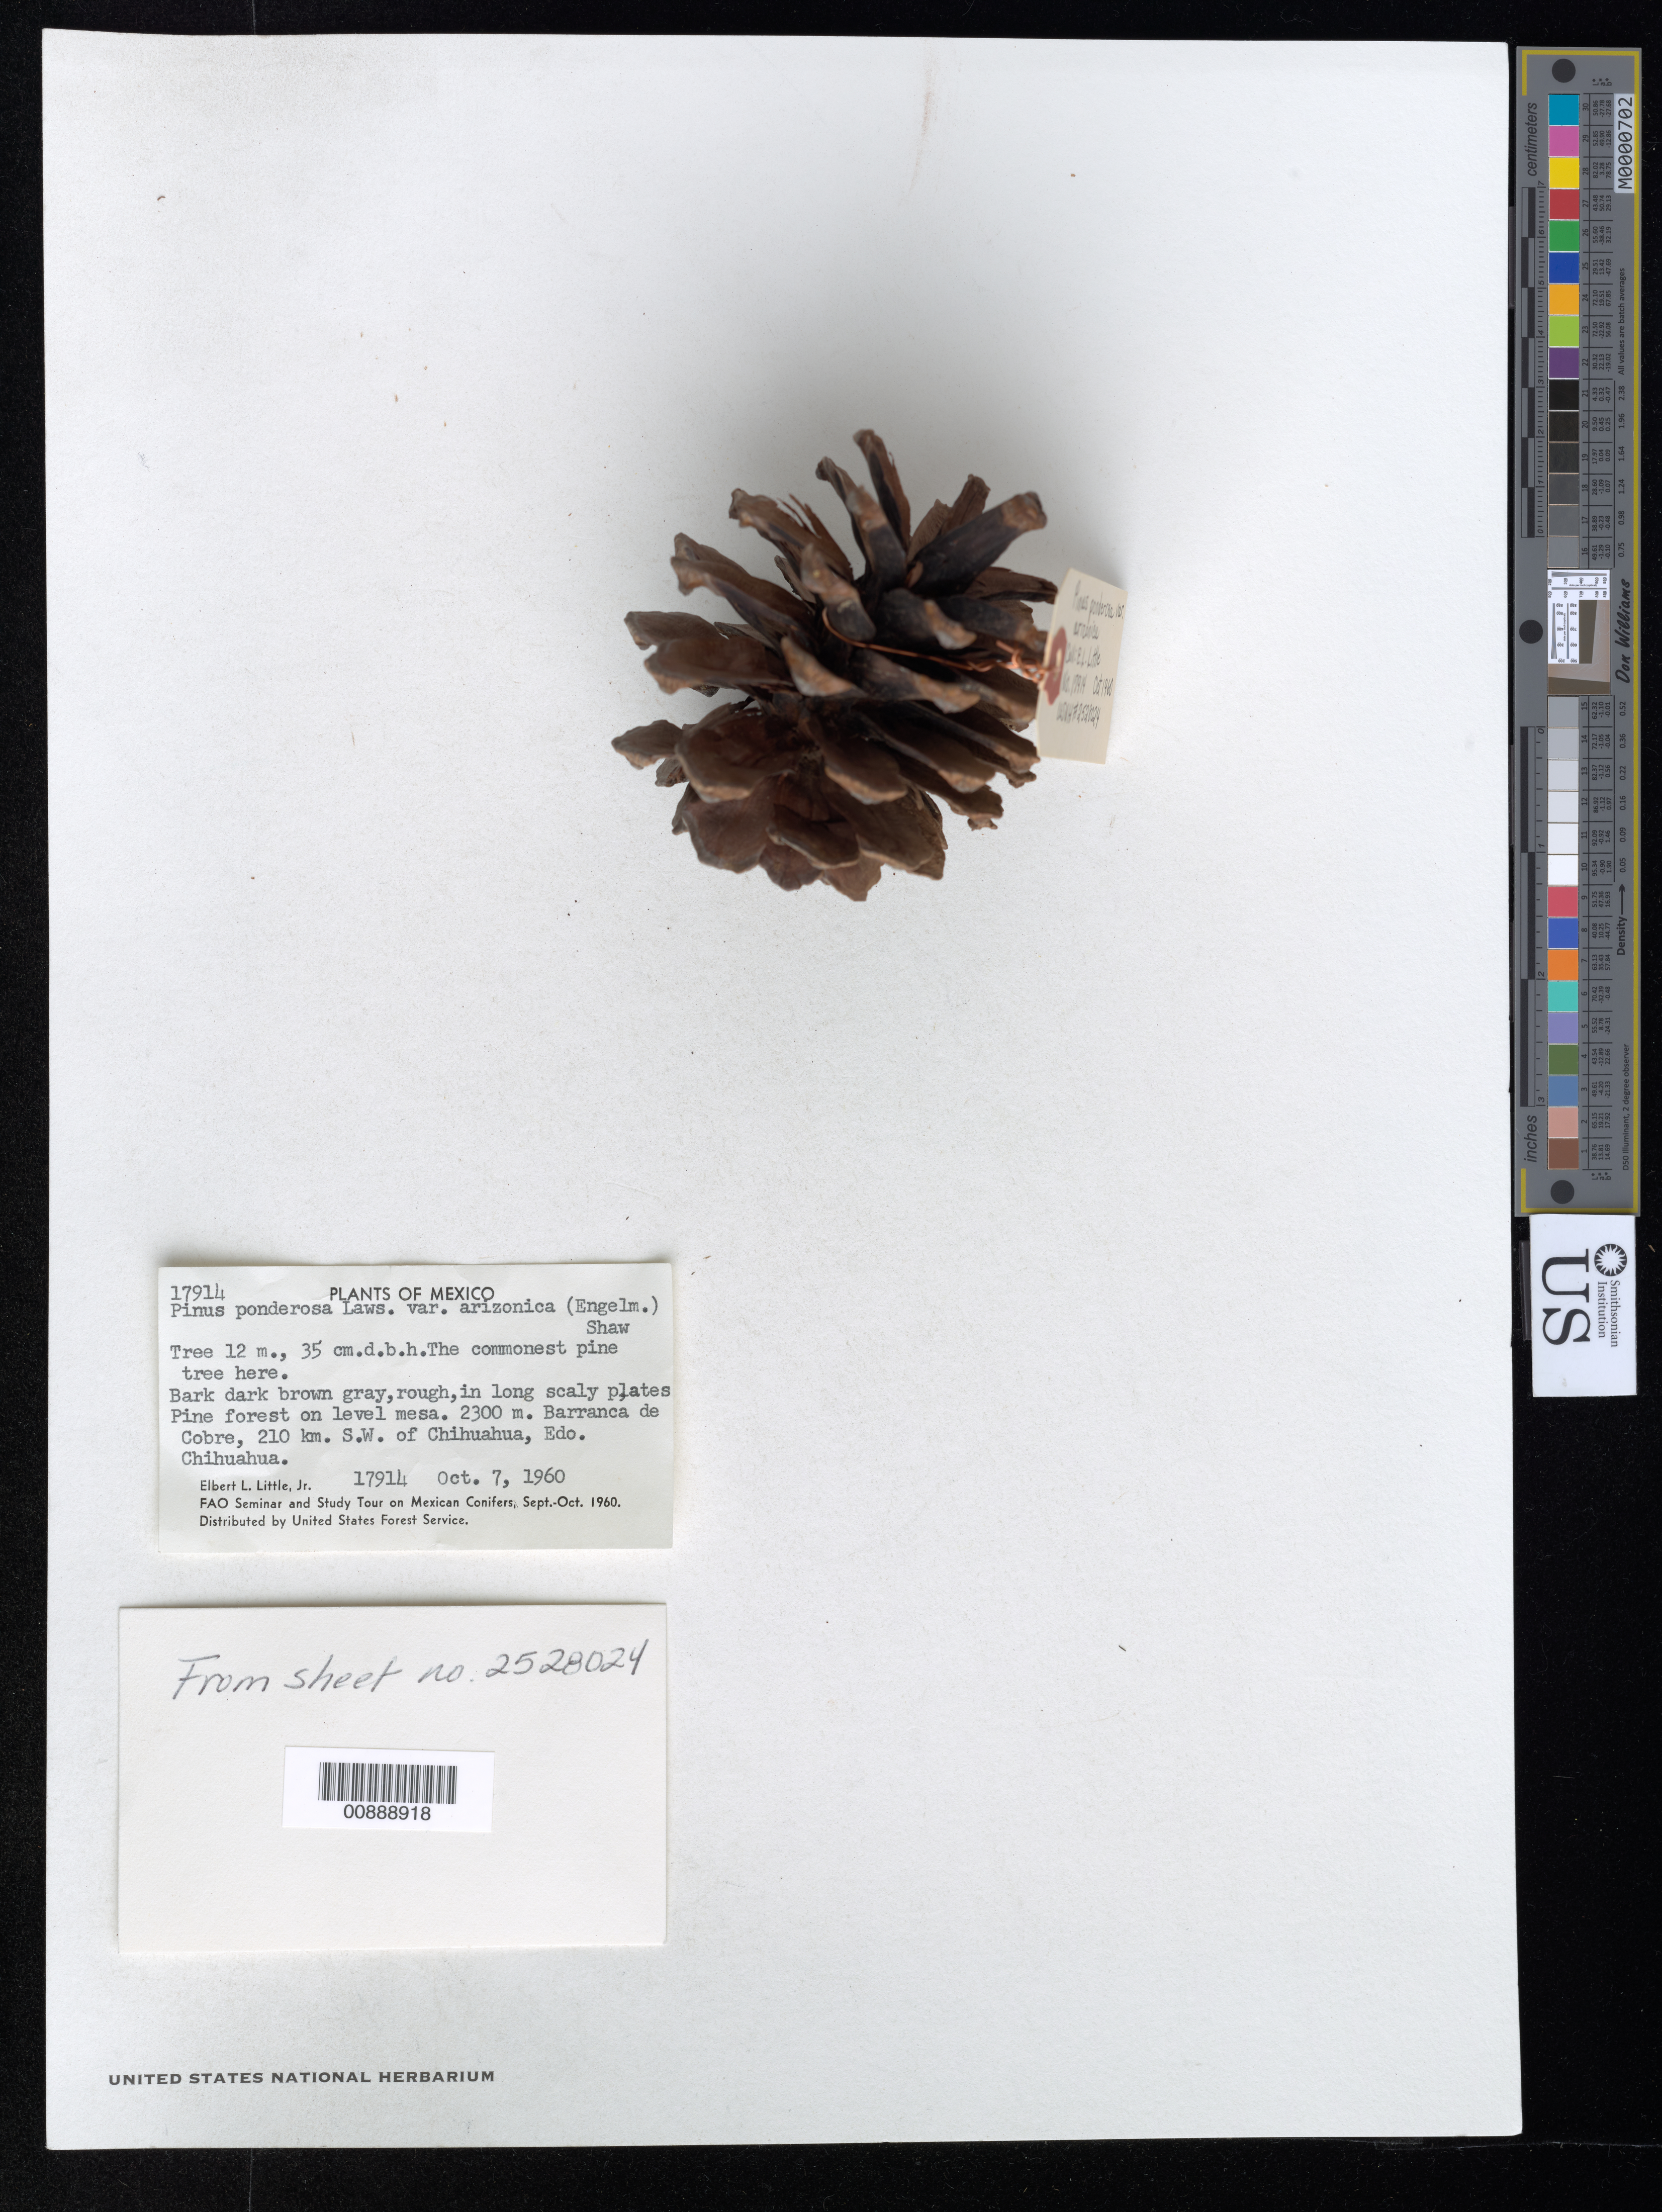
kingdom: Plantae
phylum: Tracheophyta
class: Pinopsida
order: Pinales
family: Pinaceae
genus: Pinus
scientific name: Pinus ponderosa var. arizonica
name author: (Engelm.) Shaw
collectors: E. L. Little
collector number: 17914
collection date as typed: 07 Oct 1960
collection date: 1960-10-07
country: Mexico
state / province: Chihuahua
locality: Barranca del Cobre, 210 km. SW of Chihuahua, Chihuahua.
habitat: Pine forest on level mesa.